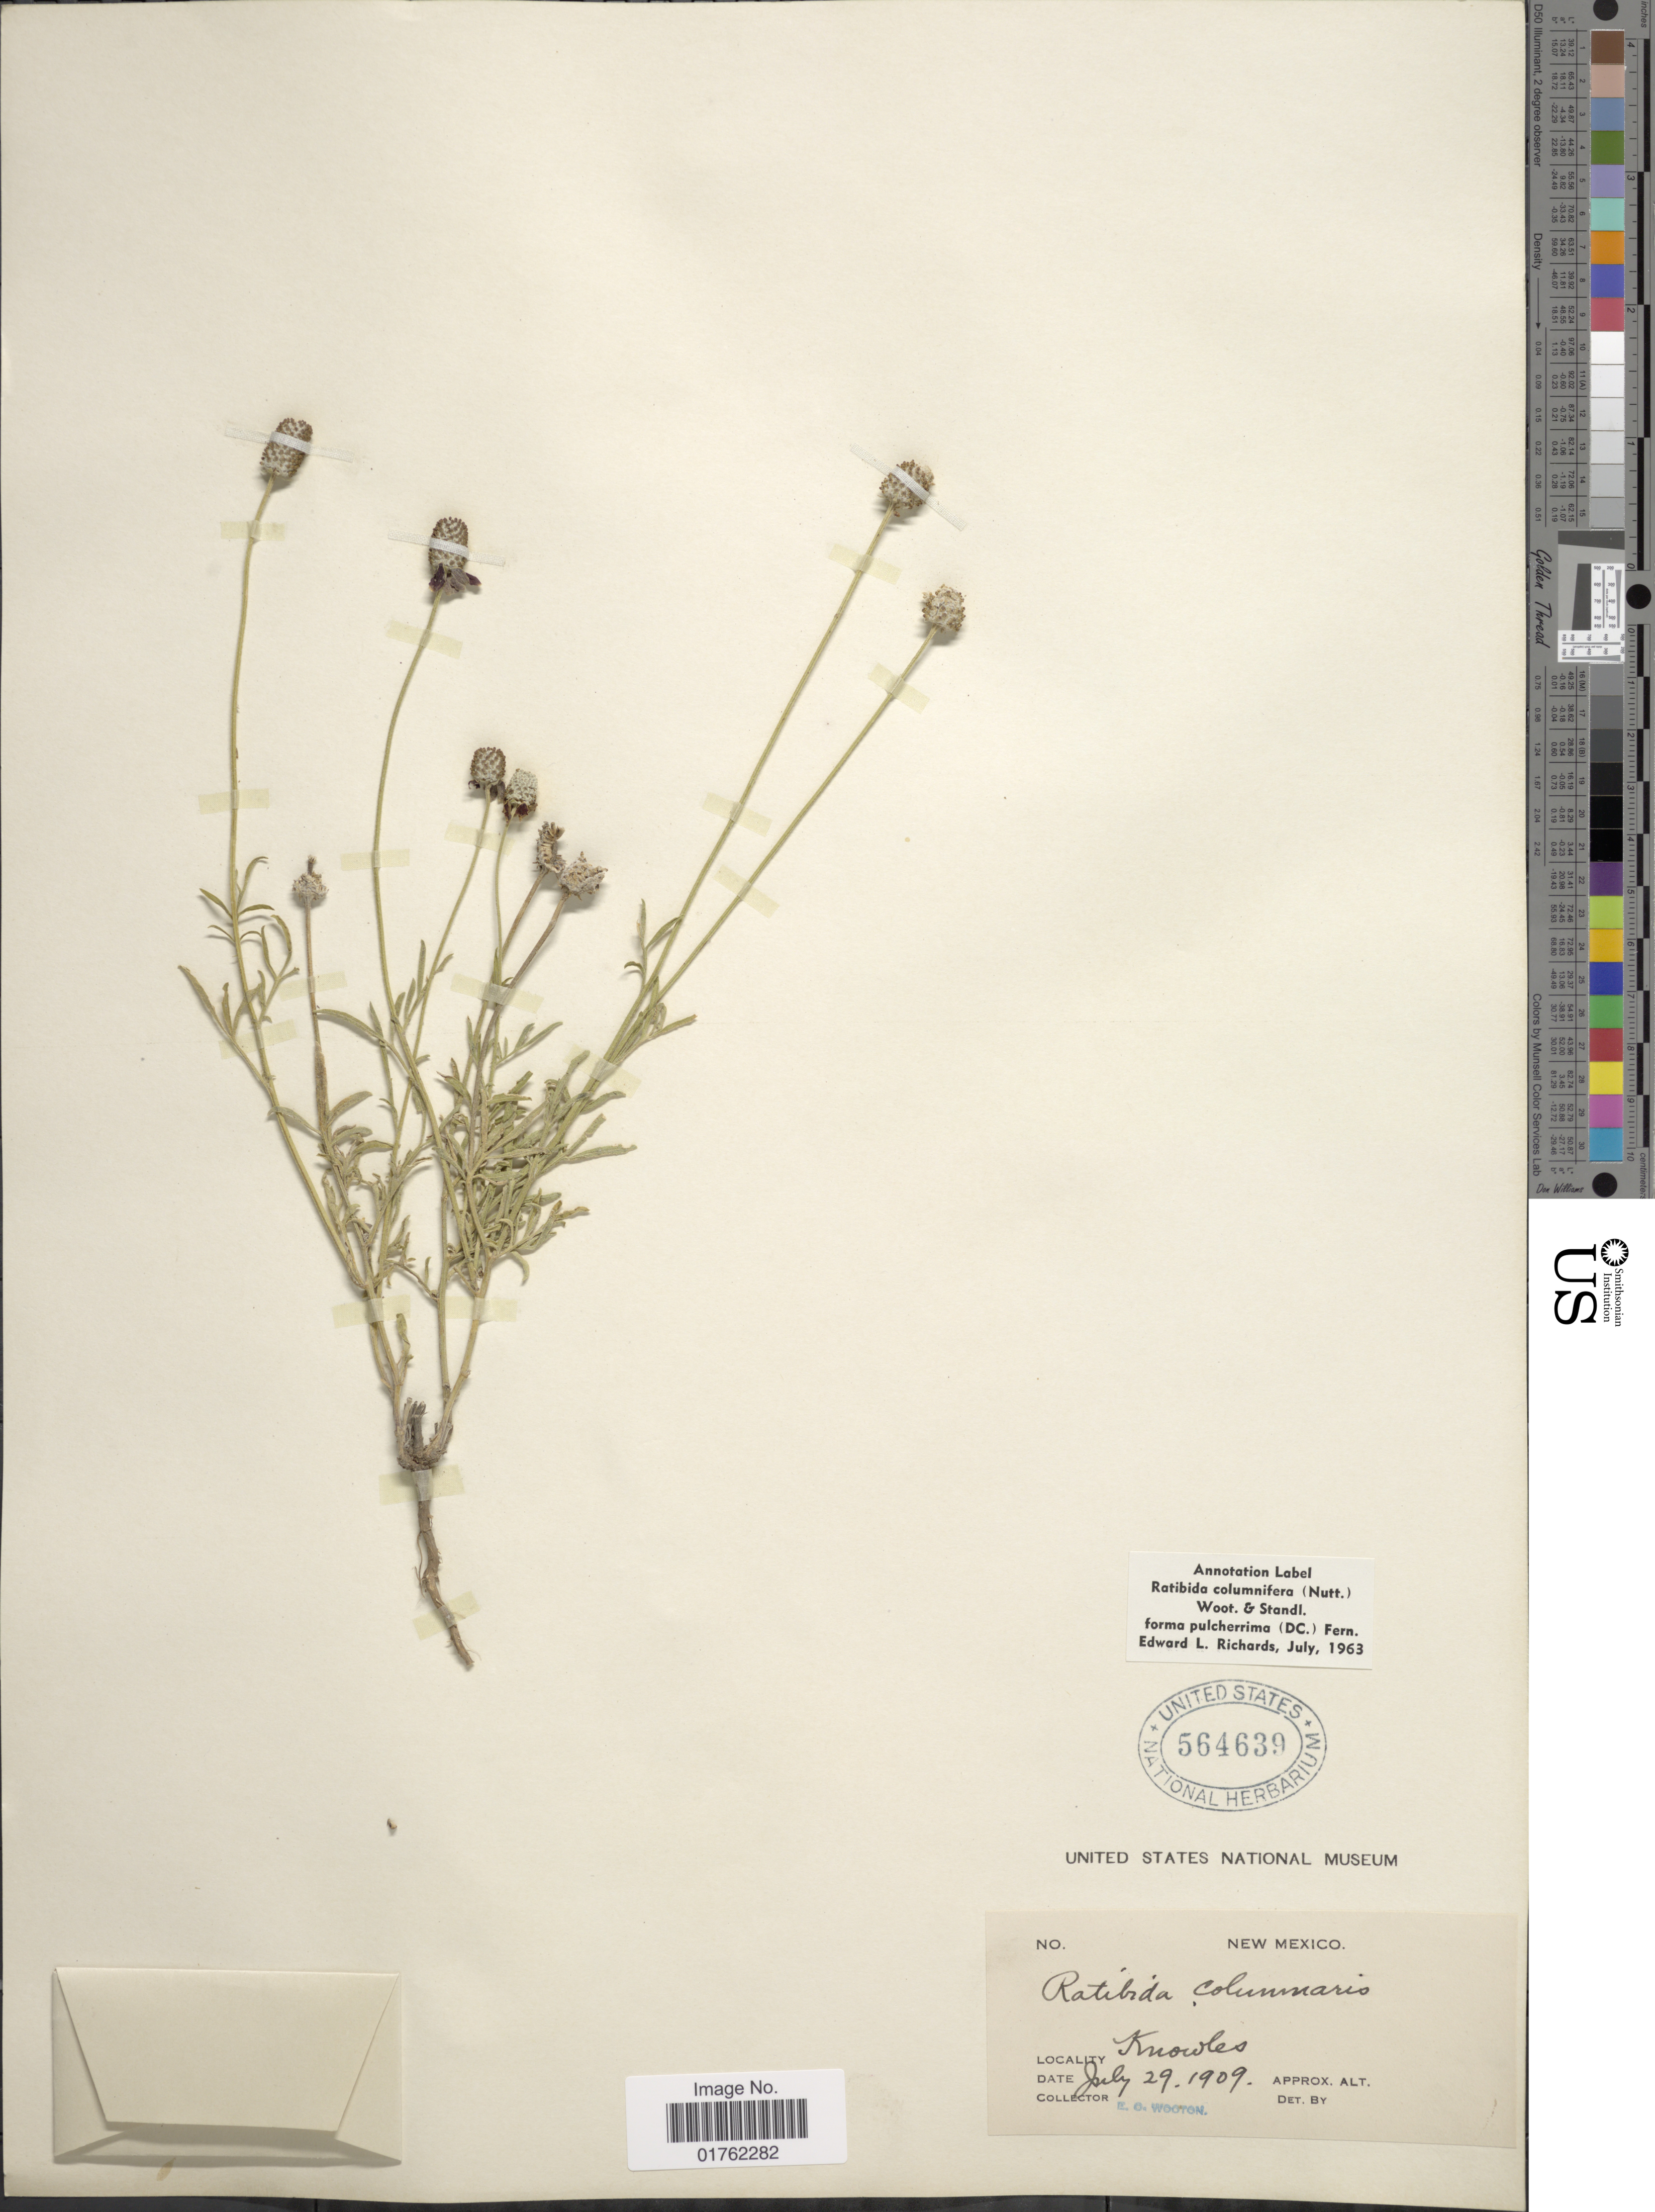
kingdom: Plantae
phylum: Tracheophyta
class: Magnoliopsida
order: Asterales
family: Asteraceae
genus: Ratibida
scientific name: Ratibida columnaris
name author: (Pursh) D. Don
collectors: E. O. Wooton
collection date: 1909-07-29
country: United States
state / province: New Mexico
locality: Knowles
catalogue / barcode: US 564639